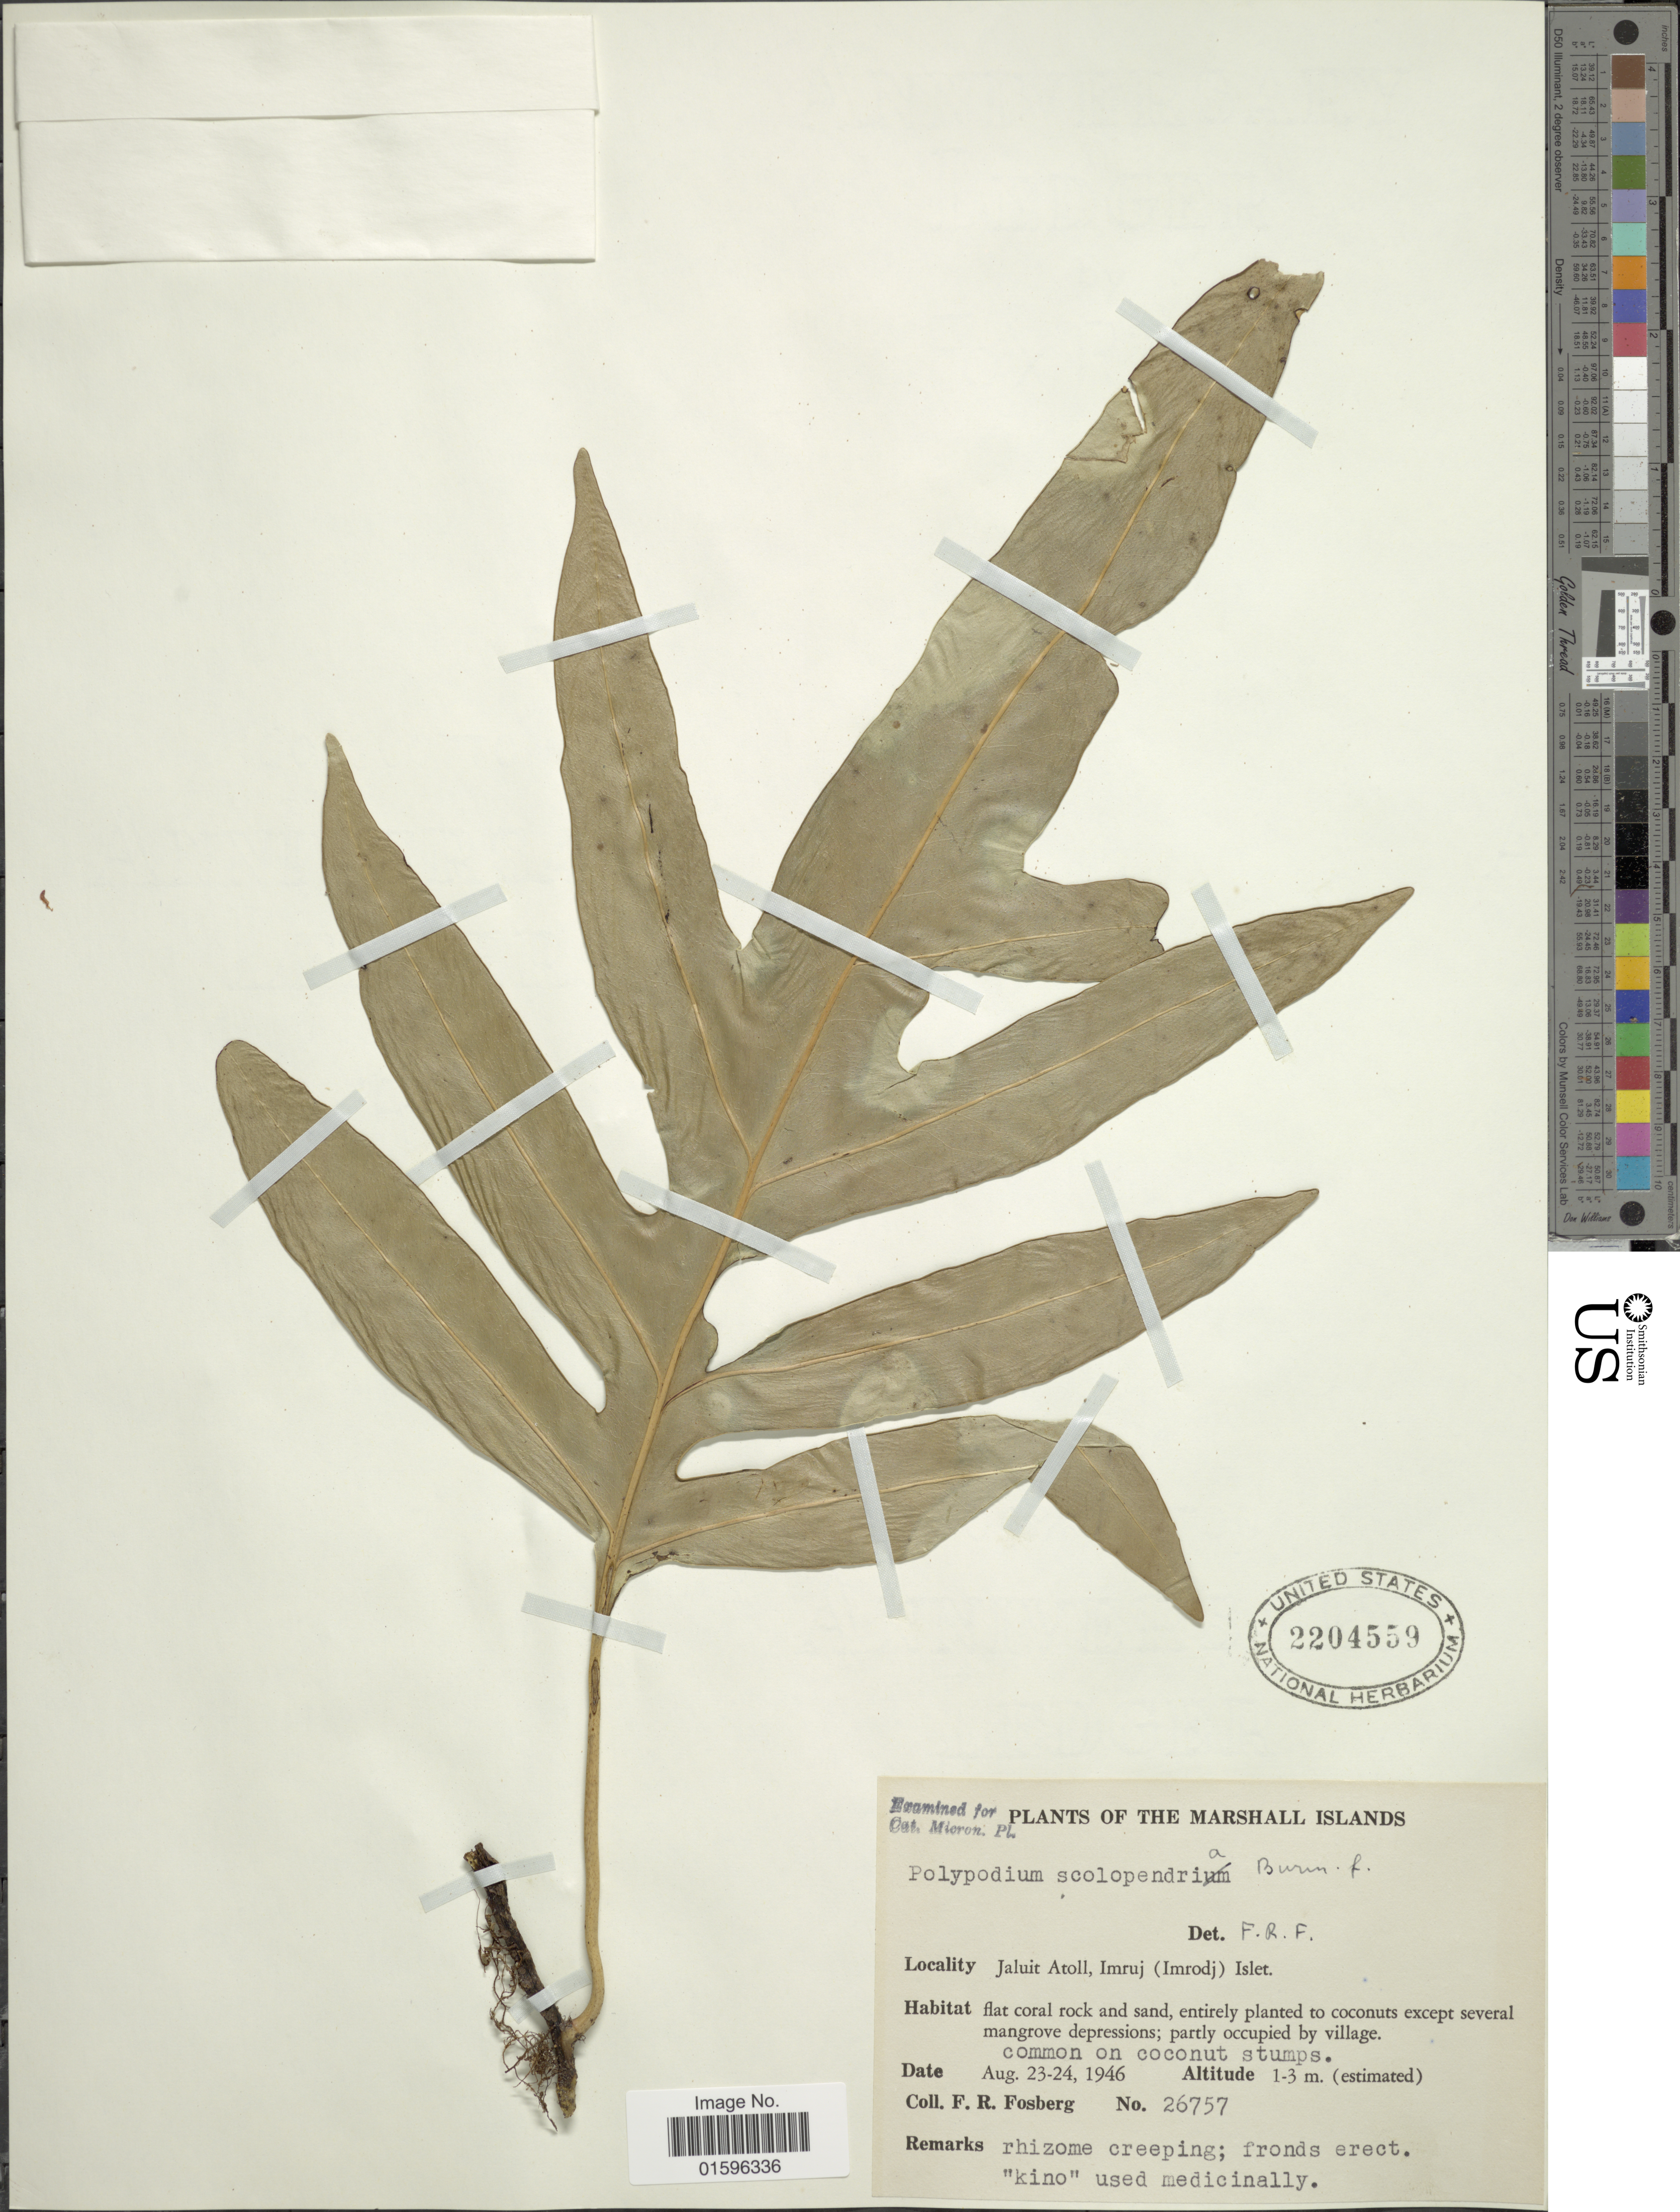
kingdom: Plantae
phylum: Tracheophyta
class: Polypodiopsida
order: Polypodiales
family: Polypodiaceae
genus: Polypodium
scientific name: Polypodium scolopendria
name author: Burm. f.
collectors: F. R. Fosberg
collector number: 26757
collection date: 1946-08-23/1946-08-24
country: Marshall Islands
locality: The Marshall Islands, Jaluit Atoll, Imruj (Imrodj) Islet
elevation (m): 1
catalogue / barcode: US 2204559